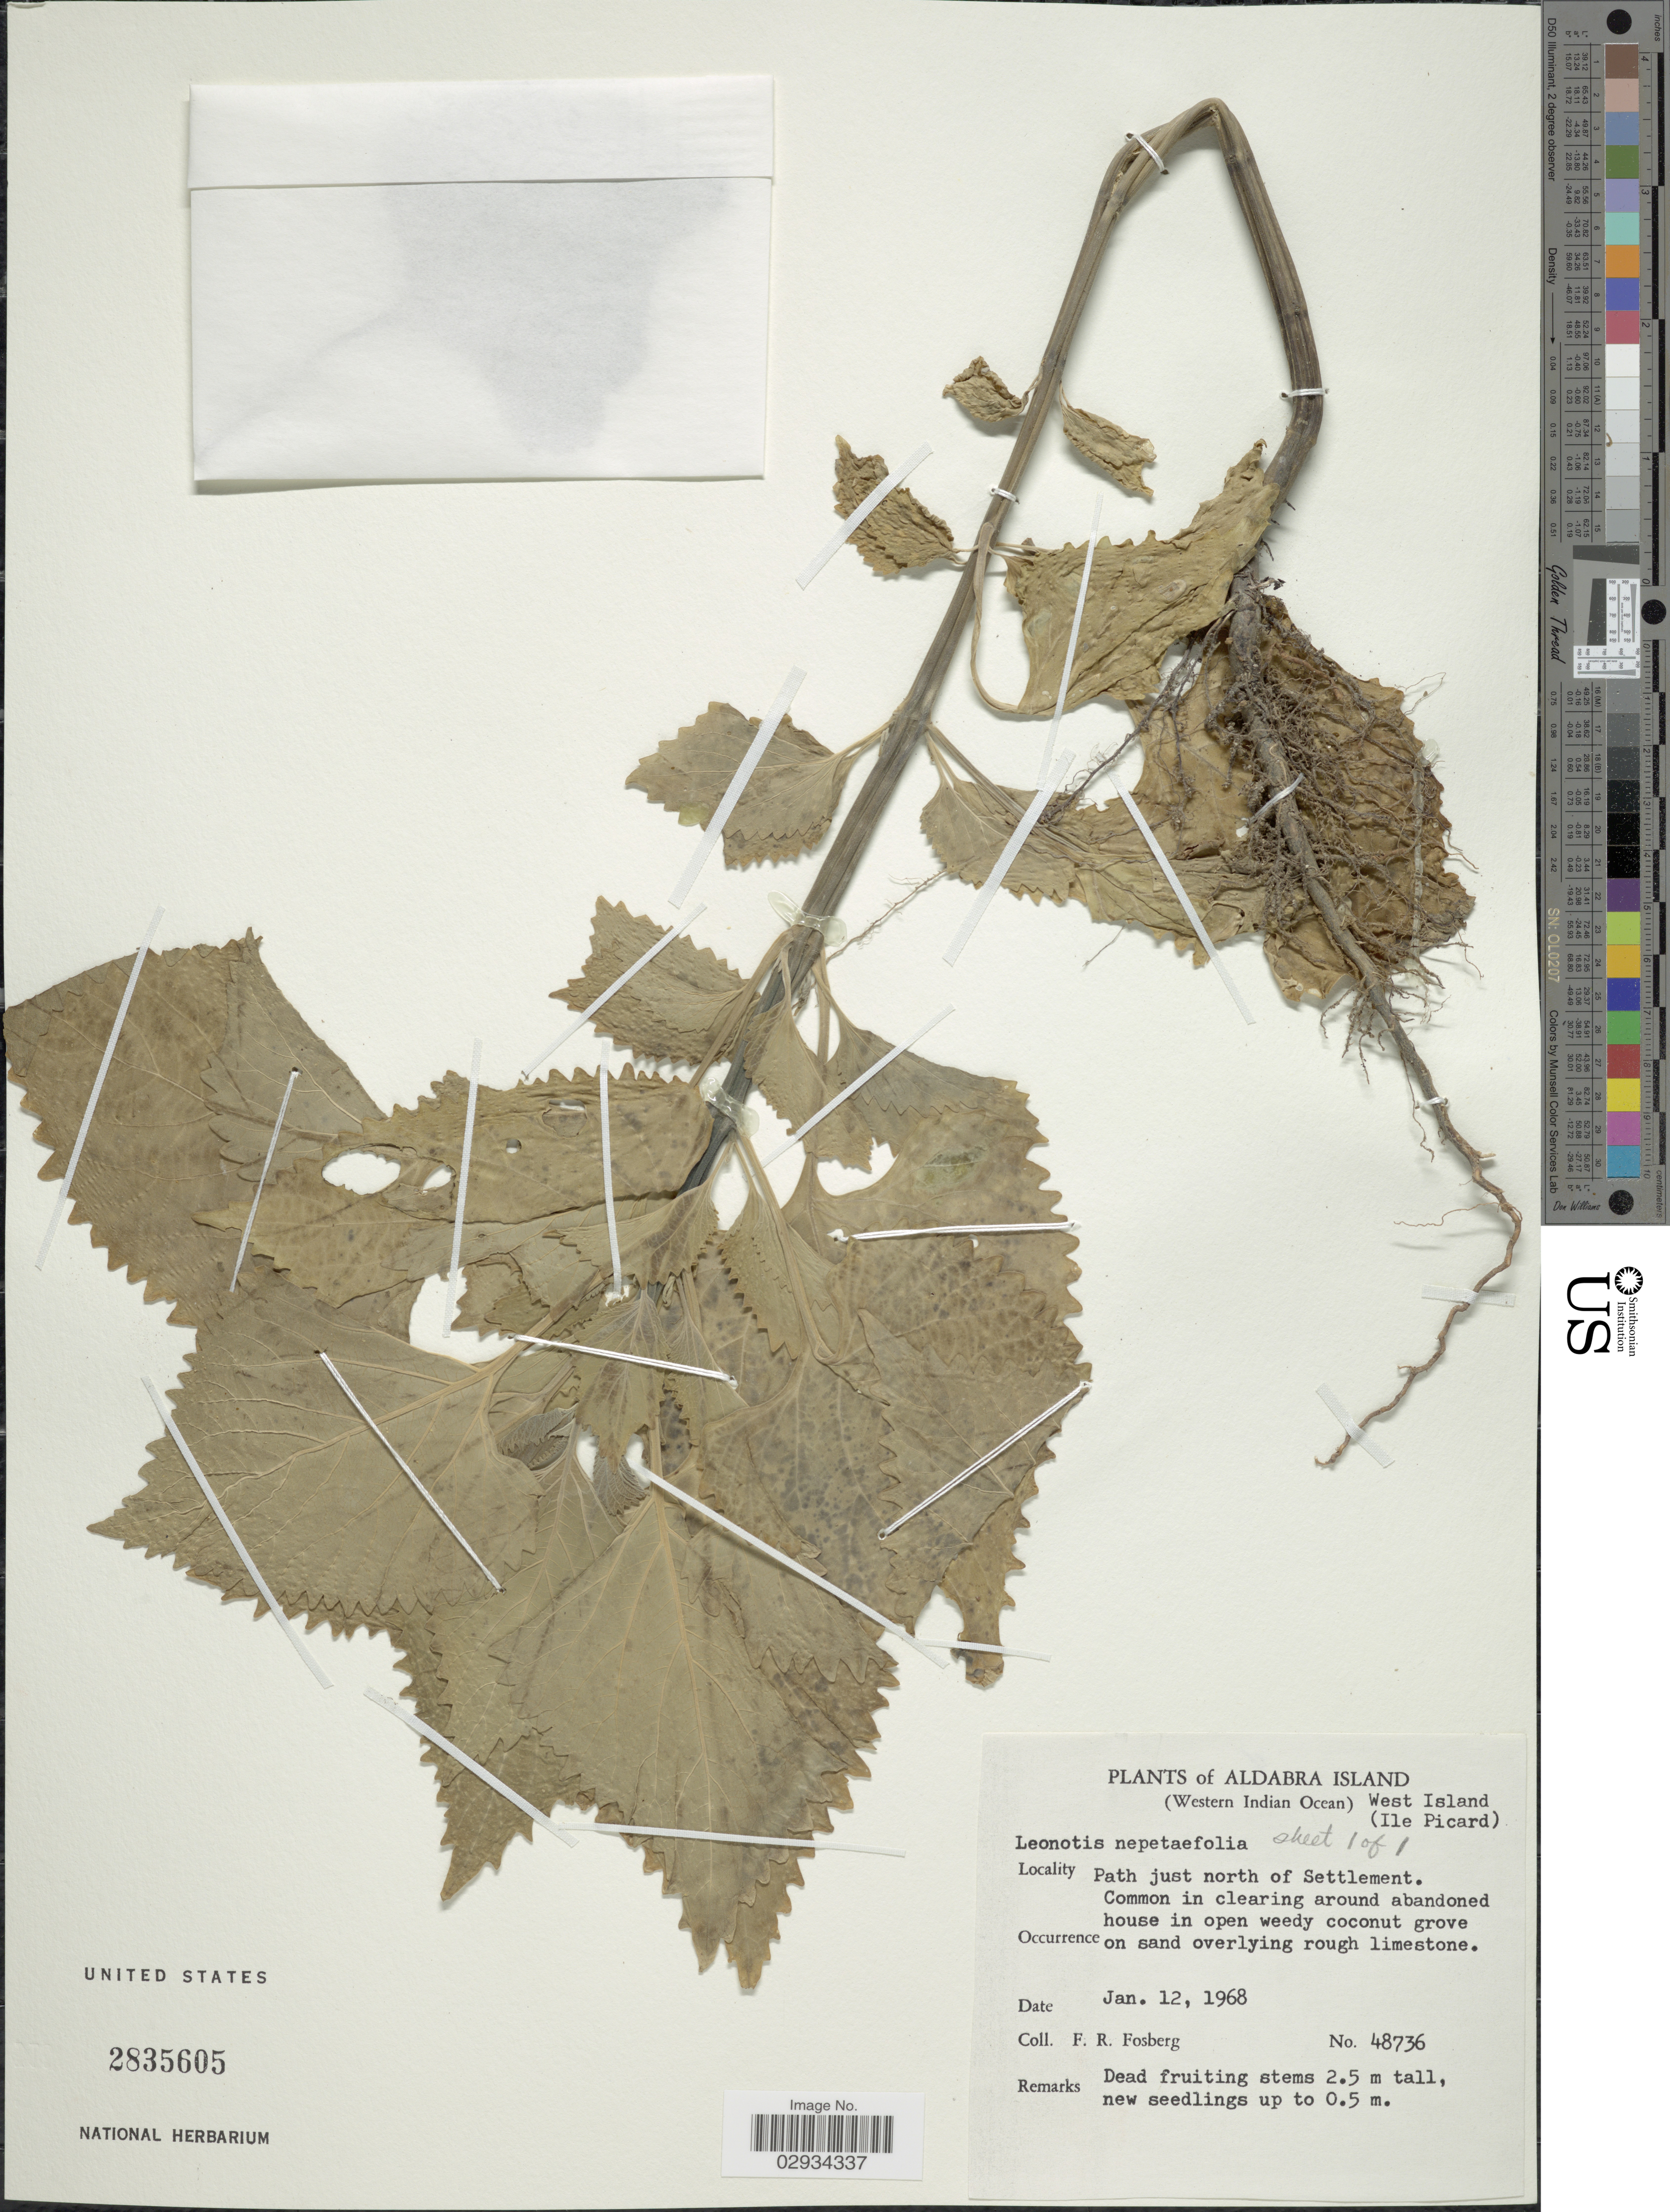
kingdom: Plantae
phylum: Tracheophyta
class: Magnoliopsida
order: Lamiales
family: Lamiaceae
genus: Leonotis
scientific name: Leonotis nepetifolia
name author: (L.) R. Br.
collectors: F. R. Fosberg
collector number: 48736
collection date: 1968-01-12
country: Seychelles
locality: Aldabra Island. (Western Indian Ocean). West Island (Ile Picard). Path just north of Settlement.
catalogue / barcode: US 2835605